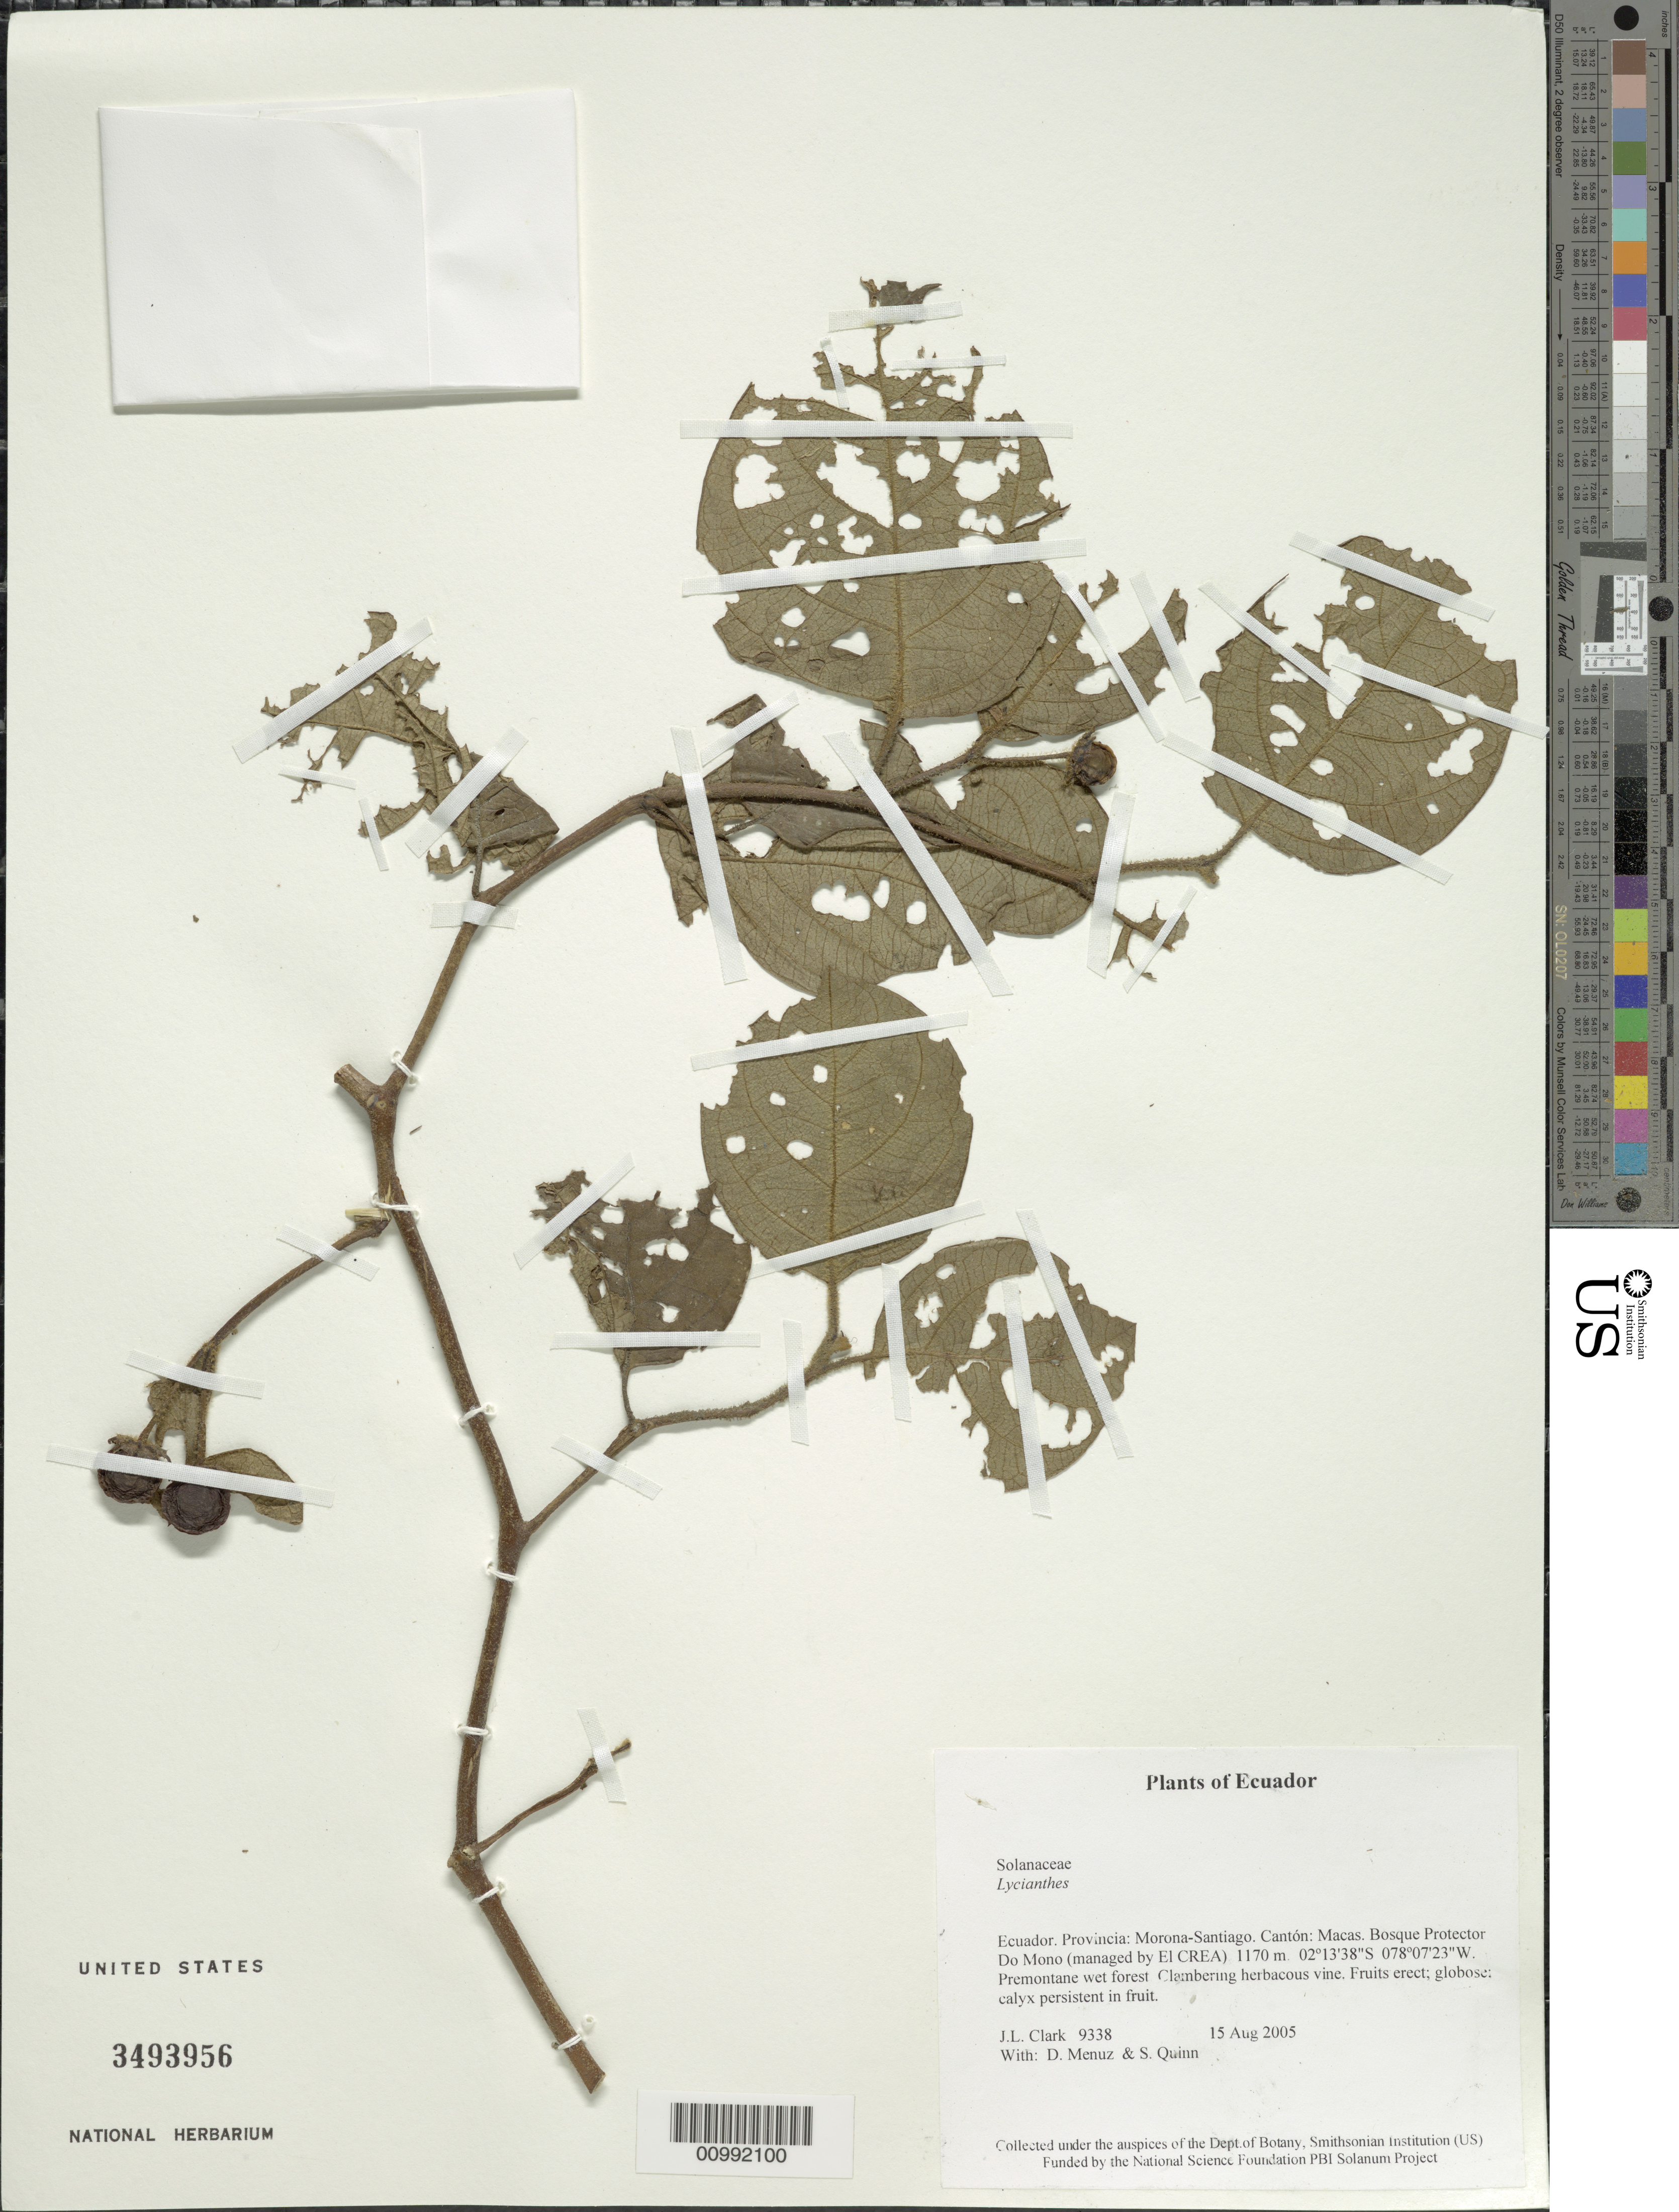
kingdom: Plantae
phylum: Tracheophyta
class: Magnoliopsida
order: Solanales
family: Solanaceae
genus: Lycianthes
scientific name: Lycianthes sp.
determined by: Knapp, S. D.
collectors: J. L. Clark, D. Menuz & S. Quinn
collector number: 9338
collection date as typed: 15 Aug 2005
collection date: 2005-08-15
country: Ecuador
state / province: Morona-Santiago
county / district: Macas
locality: Bosque Protector Do Mono (managed by El CREA).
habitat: Premontane wet forest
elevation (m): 1170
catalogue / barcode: US 3493956